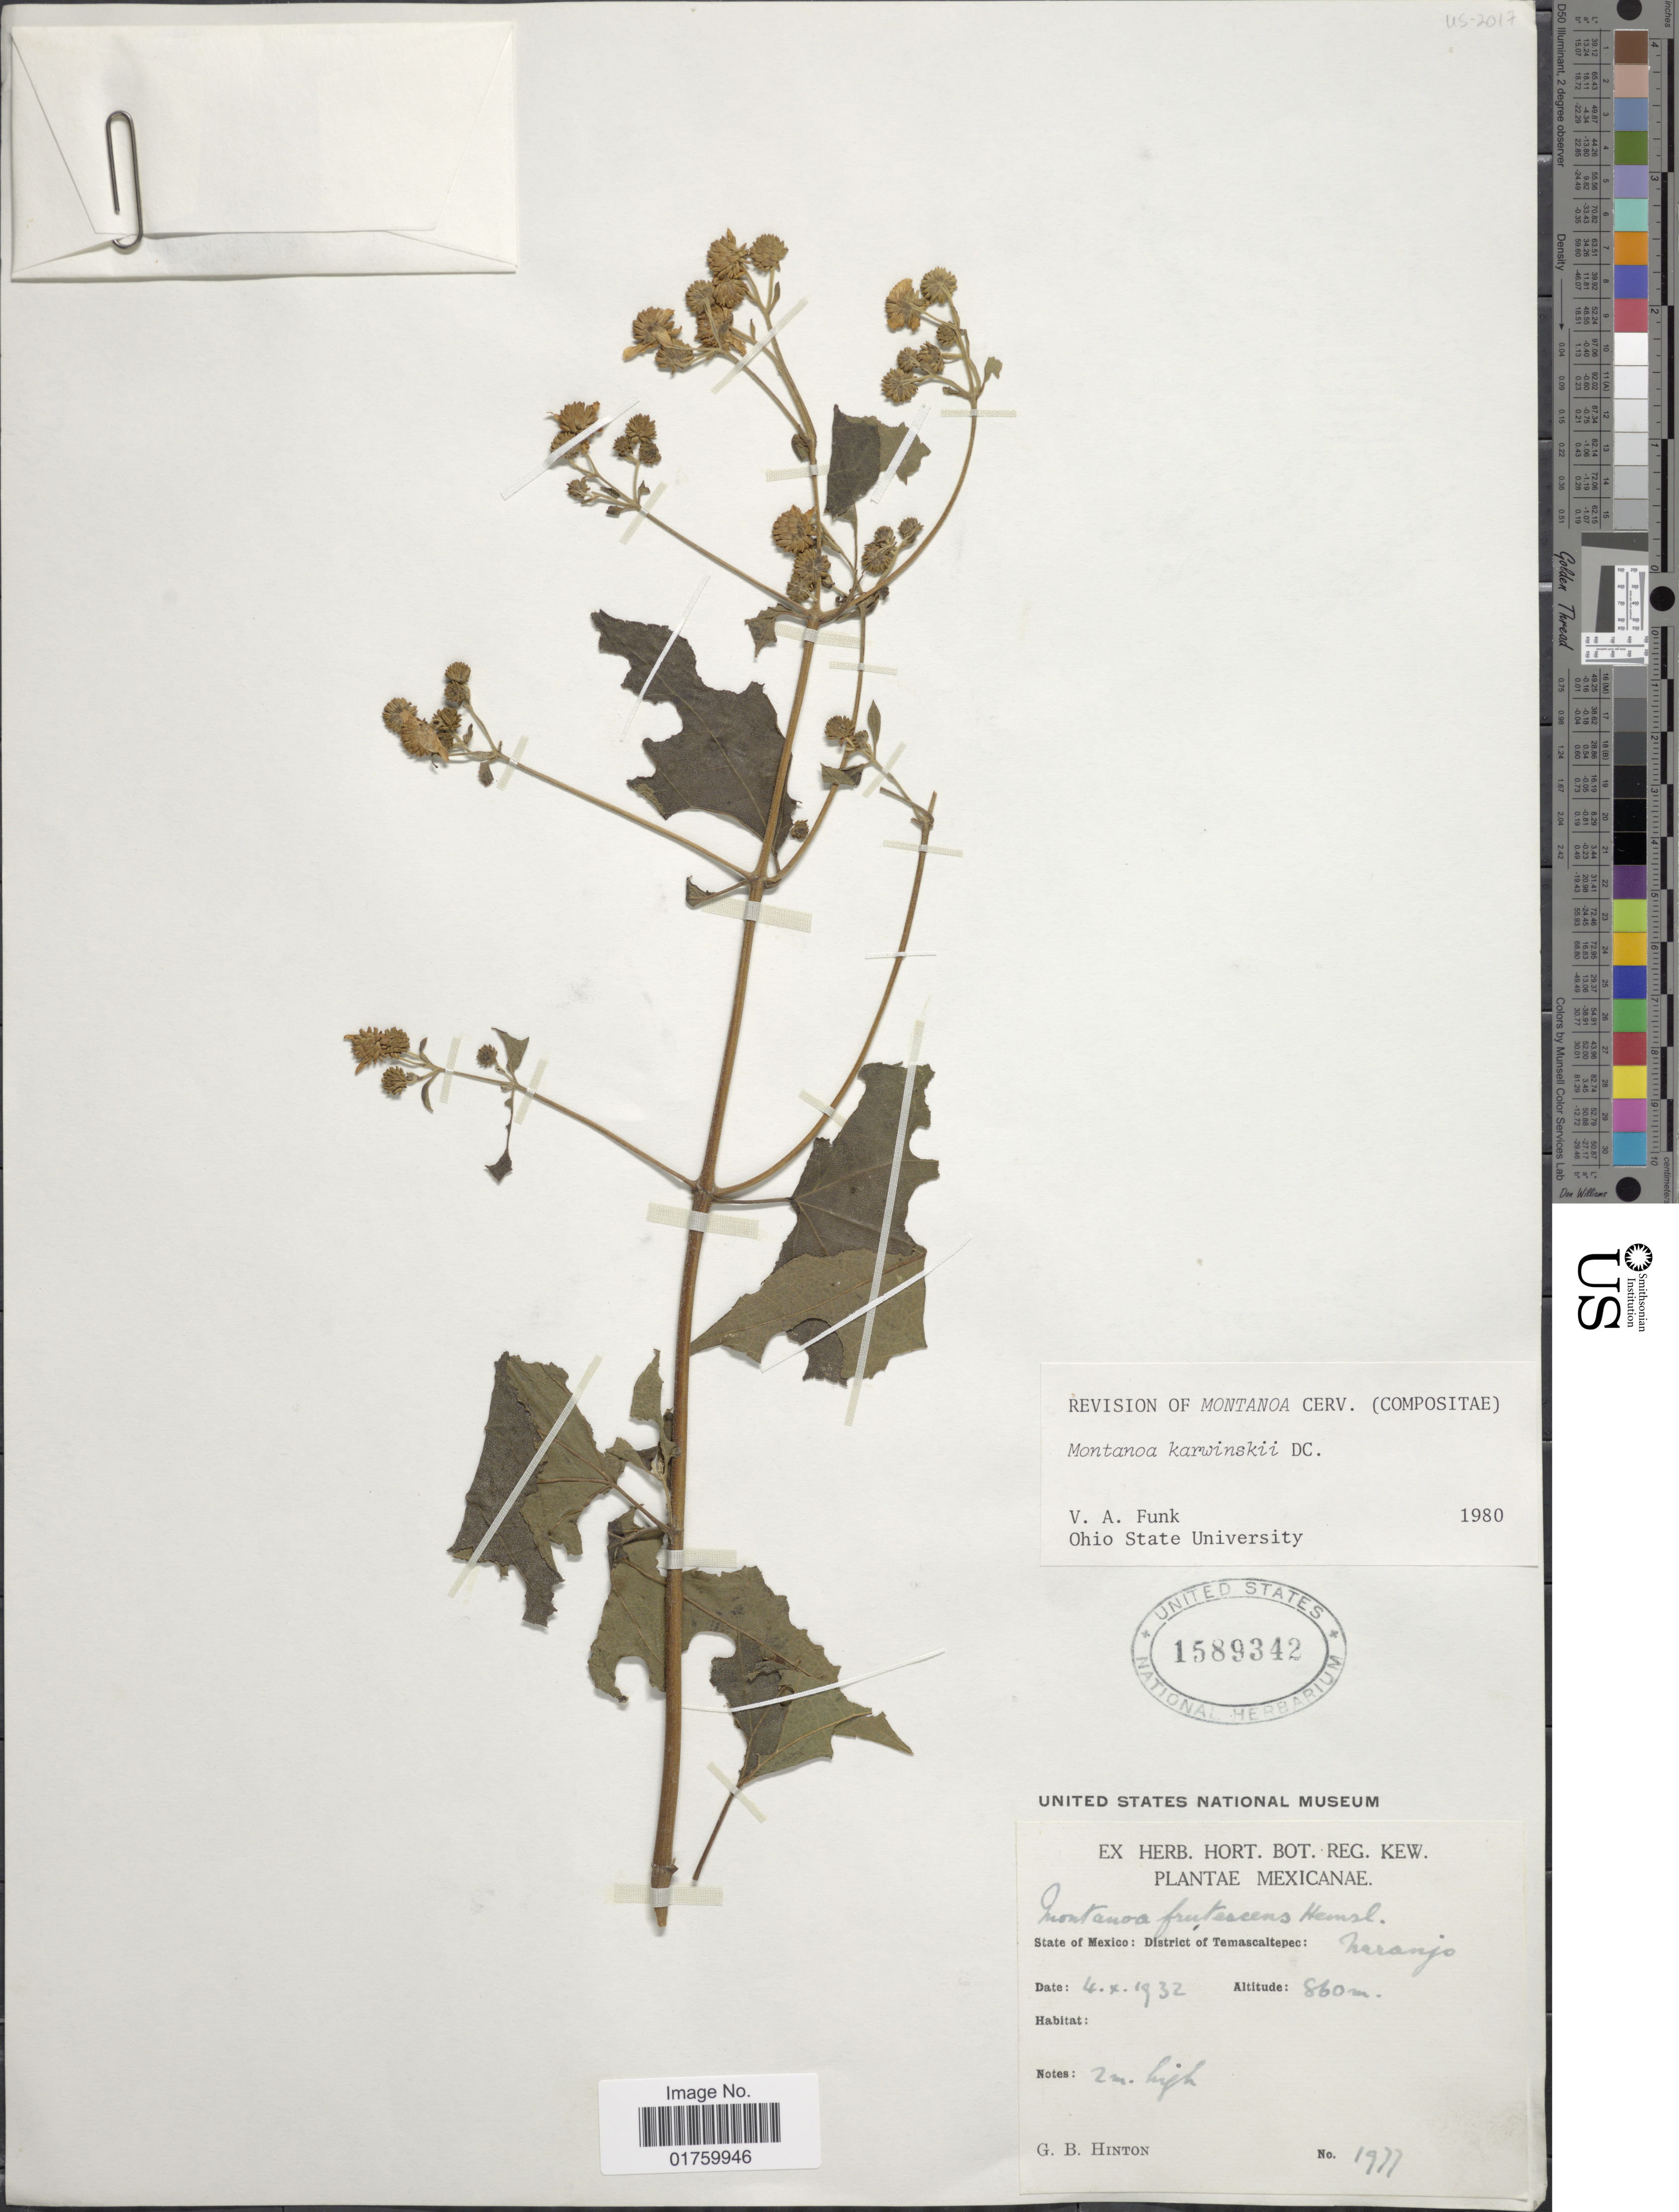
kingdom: Plantae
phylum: Tracheophyta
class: Magnoliopsida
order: Asterales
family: Asteraceae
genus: Montanoa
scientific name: Montanoa karwinskii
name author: DC.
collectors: G. B. Hinton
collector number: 1977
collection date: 1932-10-04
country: Mexico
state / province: México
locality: District TemascalteoecL Naranjo.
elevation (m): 860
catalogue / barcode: US 1589342